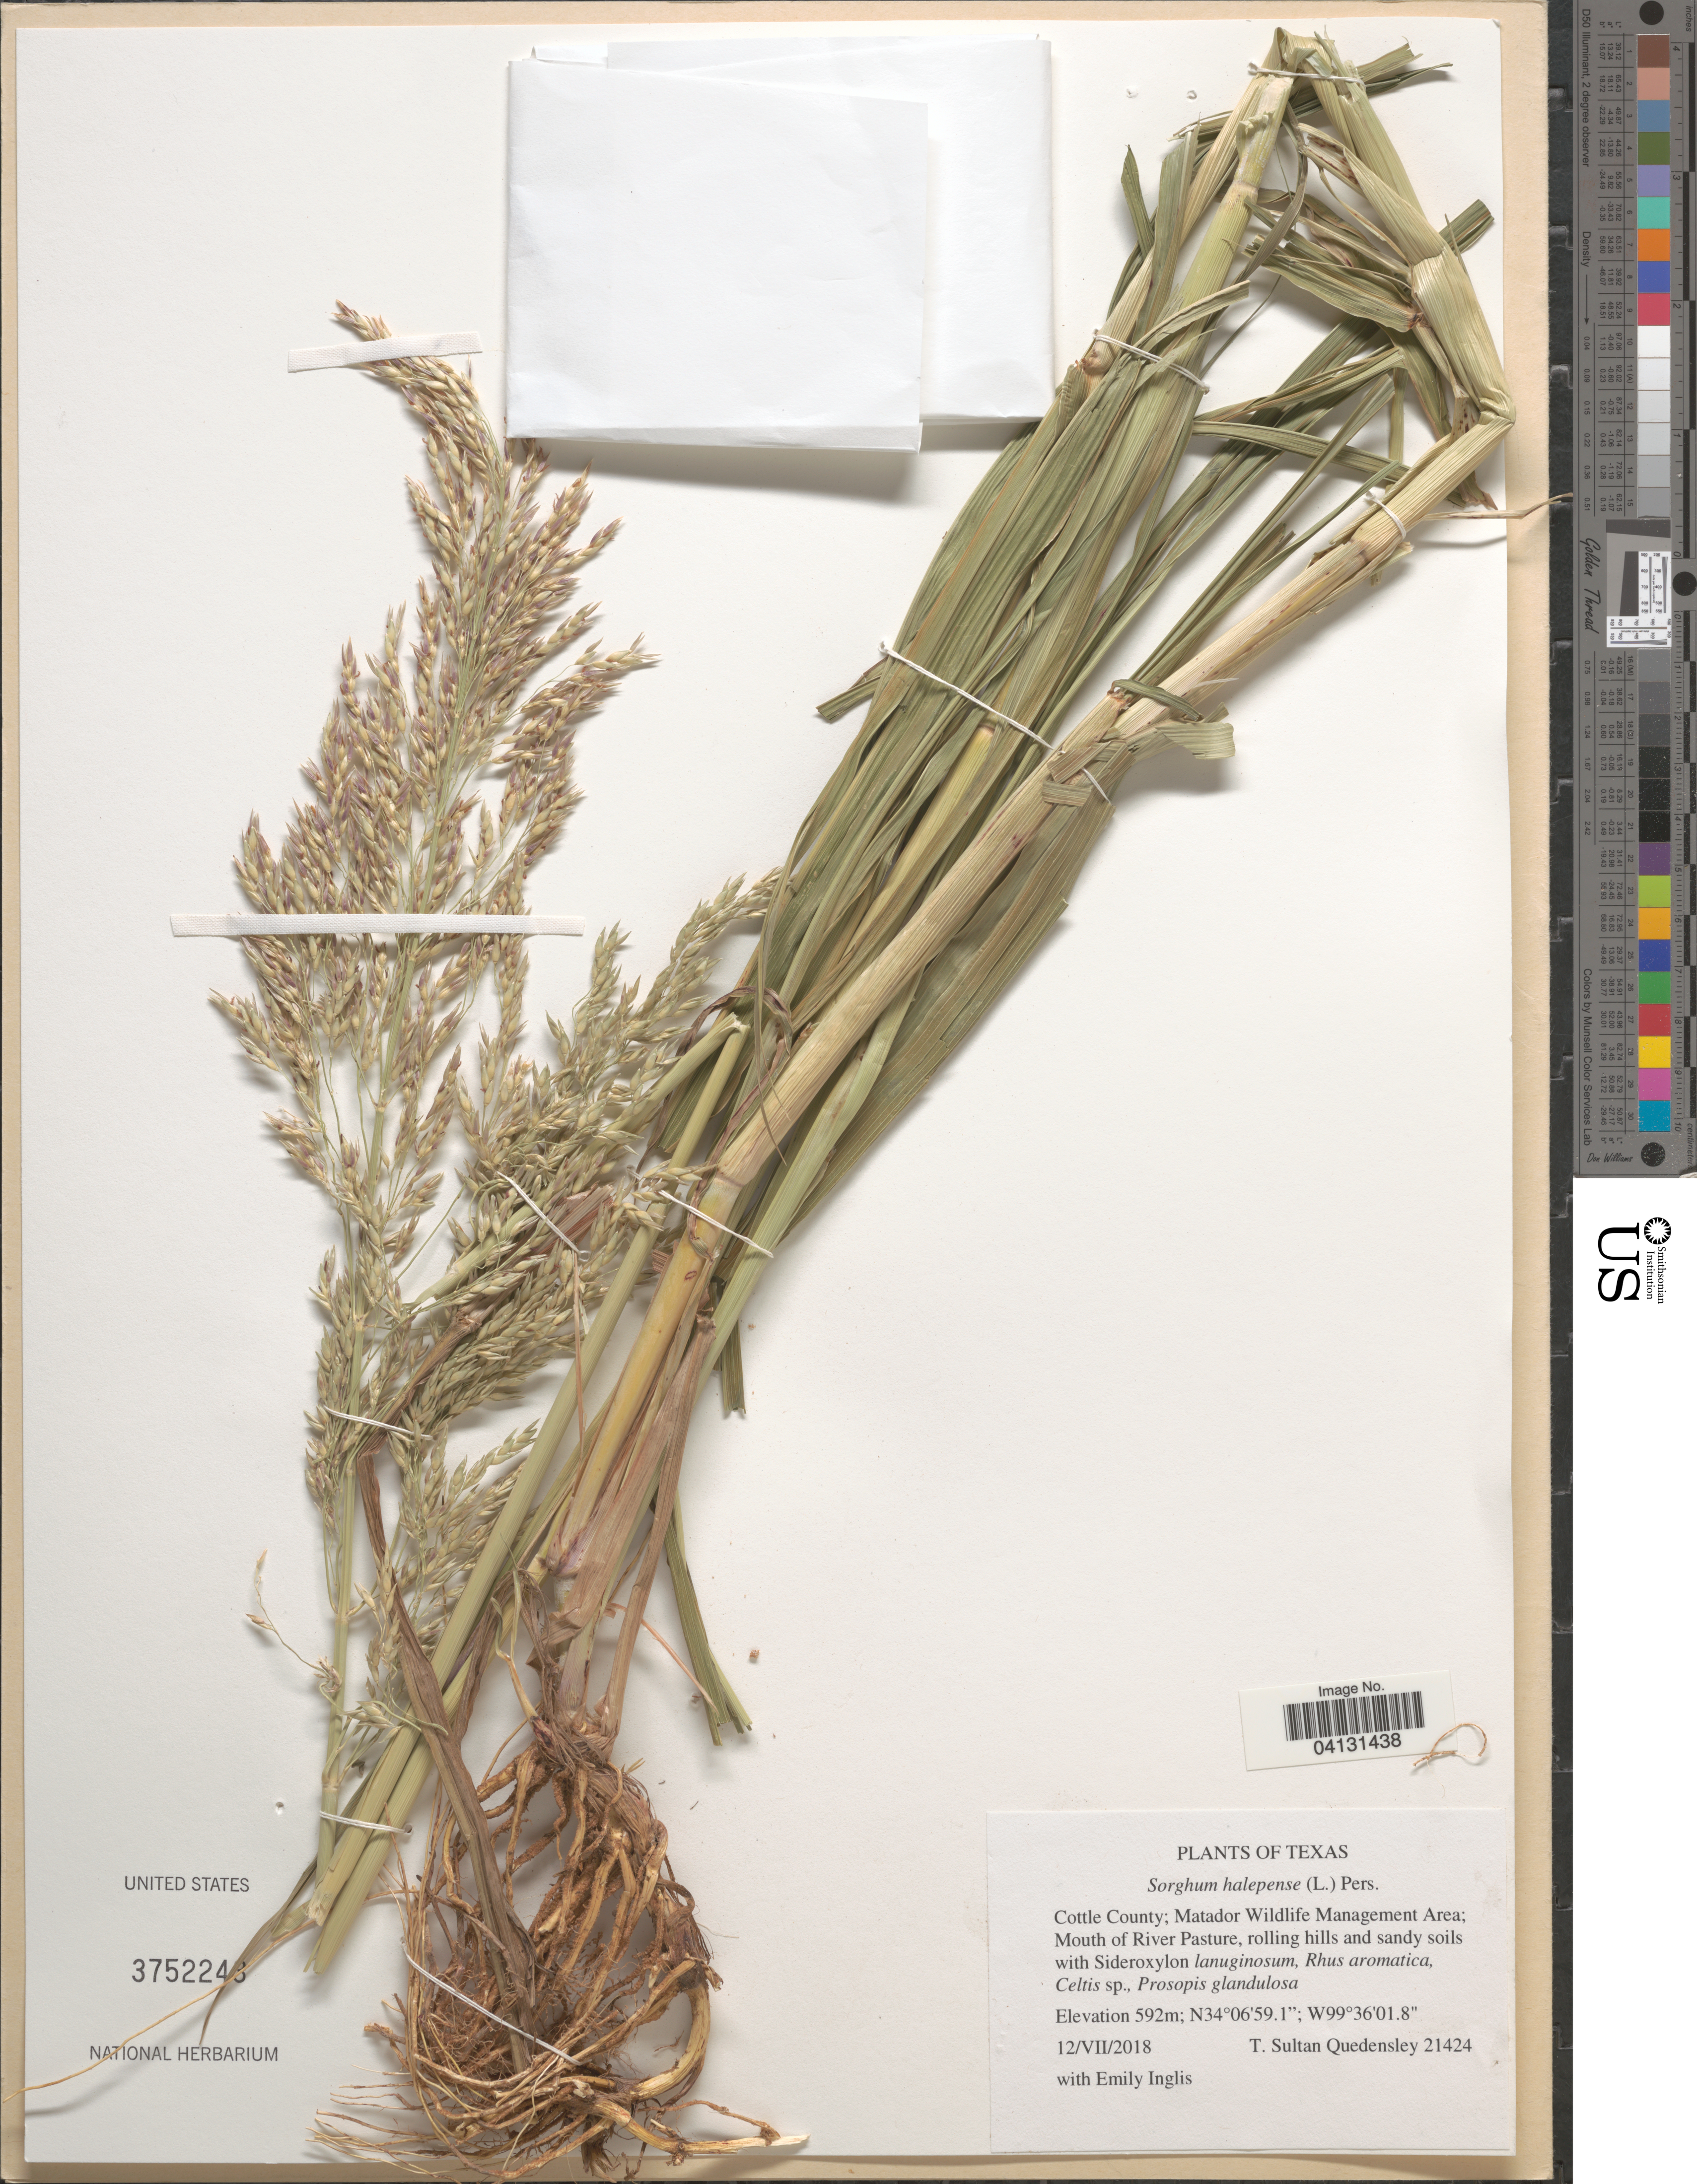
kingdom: Plantae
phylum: Tracheophyta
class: Liliopsida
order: Poales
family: Poaceae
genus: Sorghum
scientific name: Sorghum halepense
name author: (L.) Pers.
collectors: T. S. Quedensley & E. Inglis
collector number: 21424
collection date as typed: Transcribed d/m/y: 12/7/2018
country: United States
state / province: Texas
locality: Cottle County; Matador Wildlife Management Area; Mouth of River Pasture.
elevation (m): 592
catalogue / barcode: US 3752243